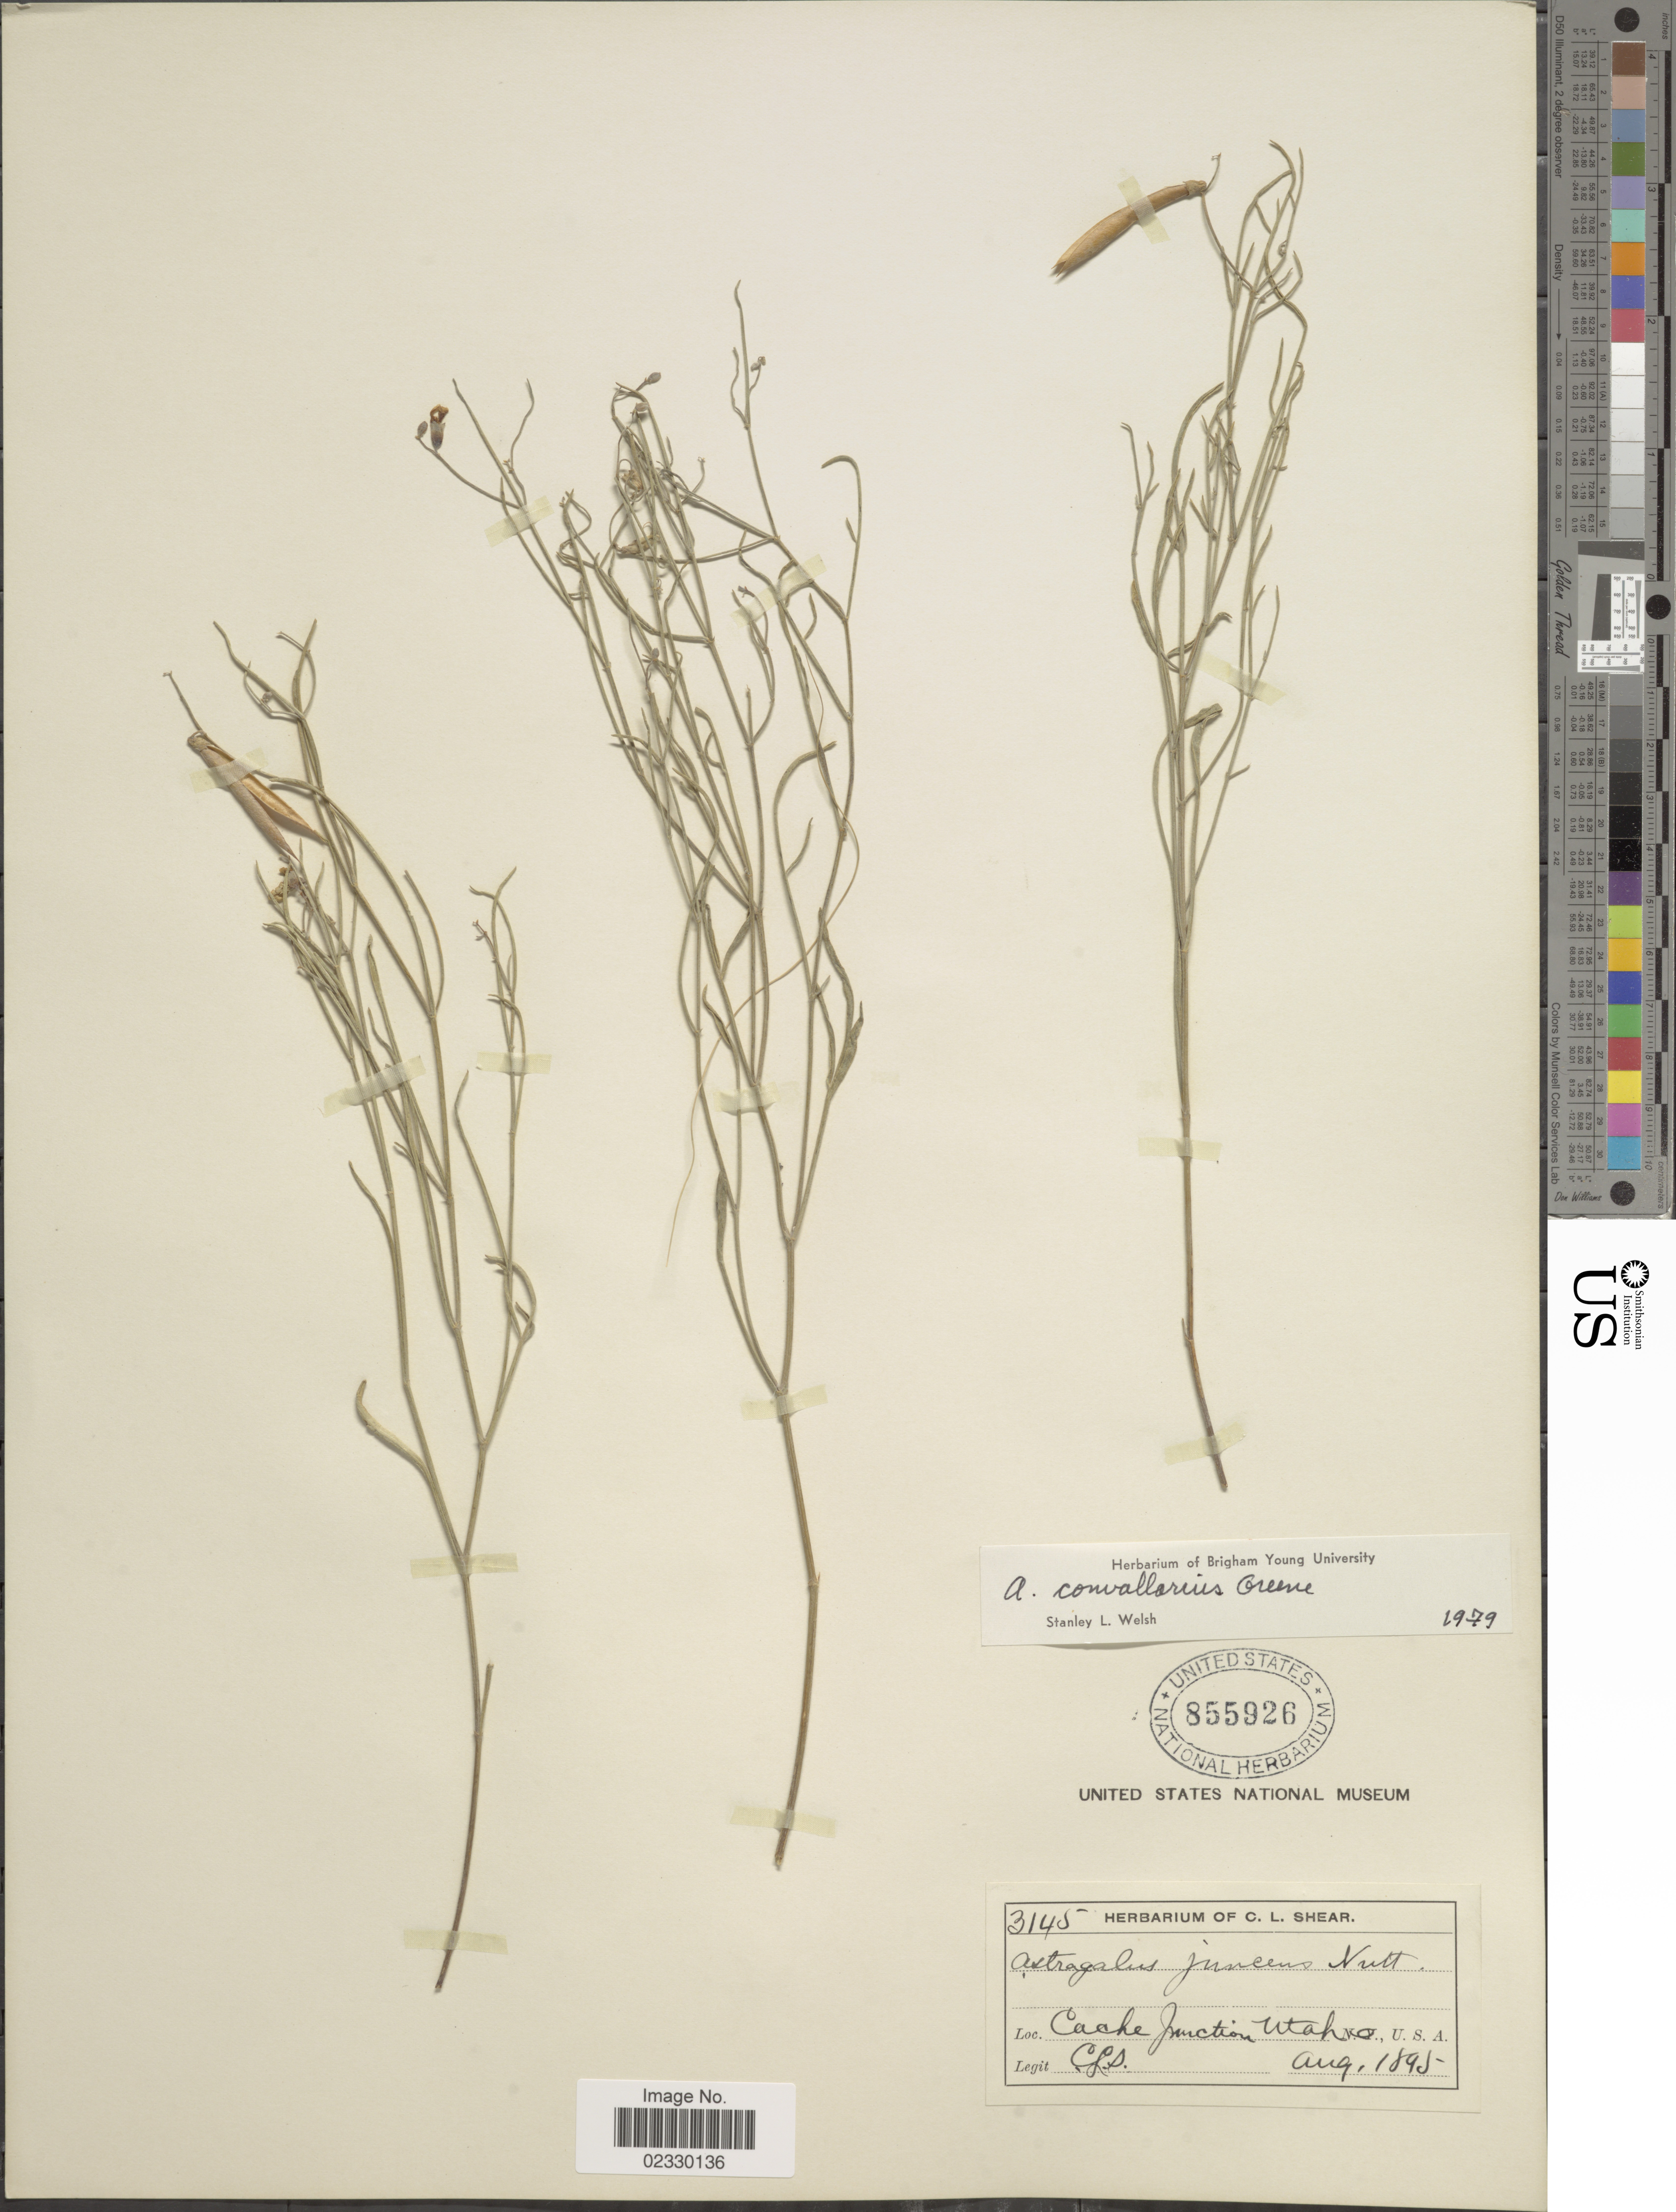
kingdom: Plantae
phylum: Tracheophyta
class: Magnoliopsida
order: Fabales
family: Fabaceae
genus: Astragalus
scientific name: Astragalus convallarius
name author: Greene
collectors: C. L. Shear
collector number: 3145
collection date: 1895-08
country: United States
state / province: Utah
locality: Cache Junction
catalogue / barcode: US 855926